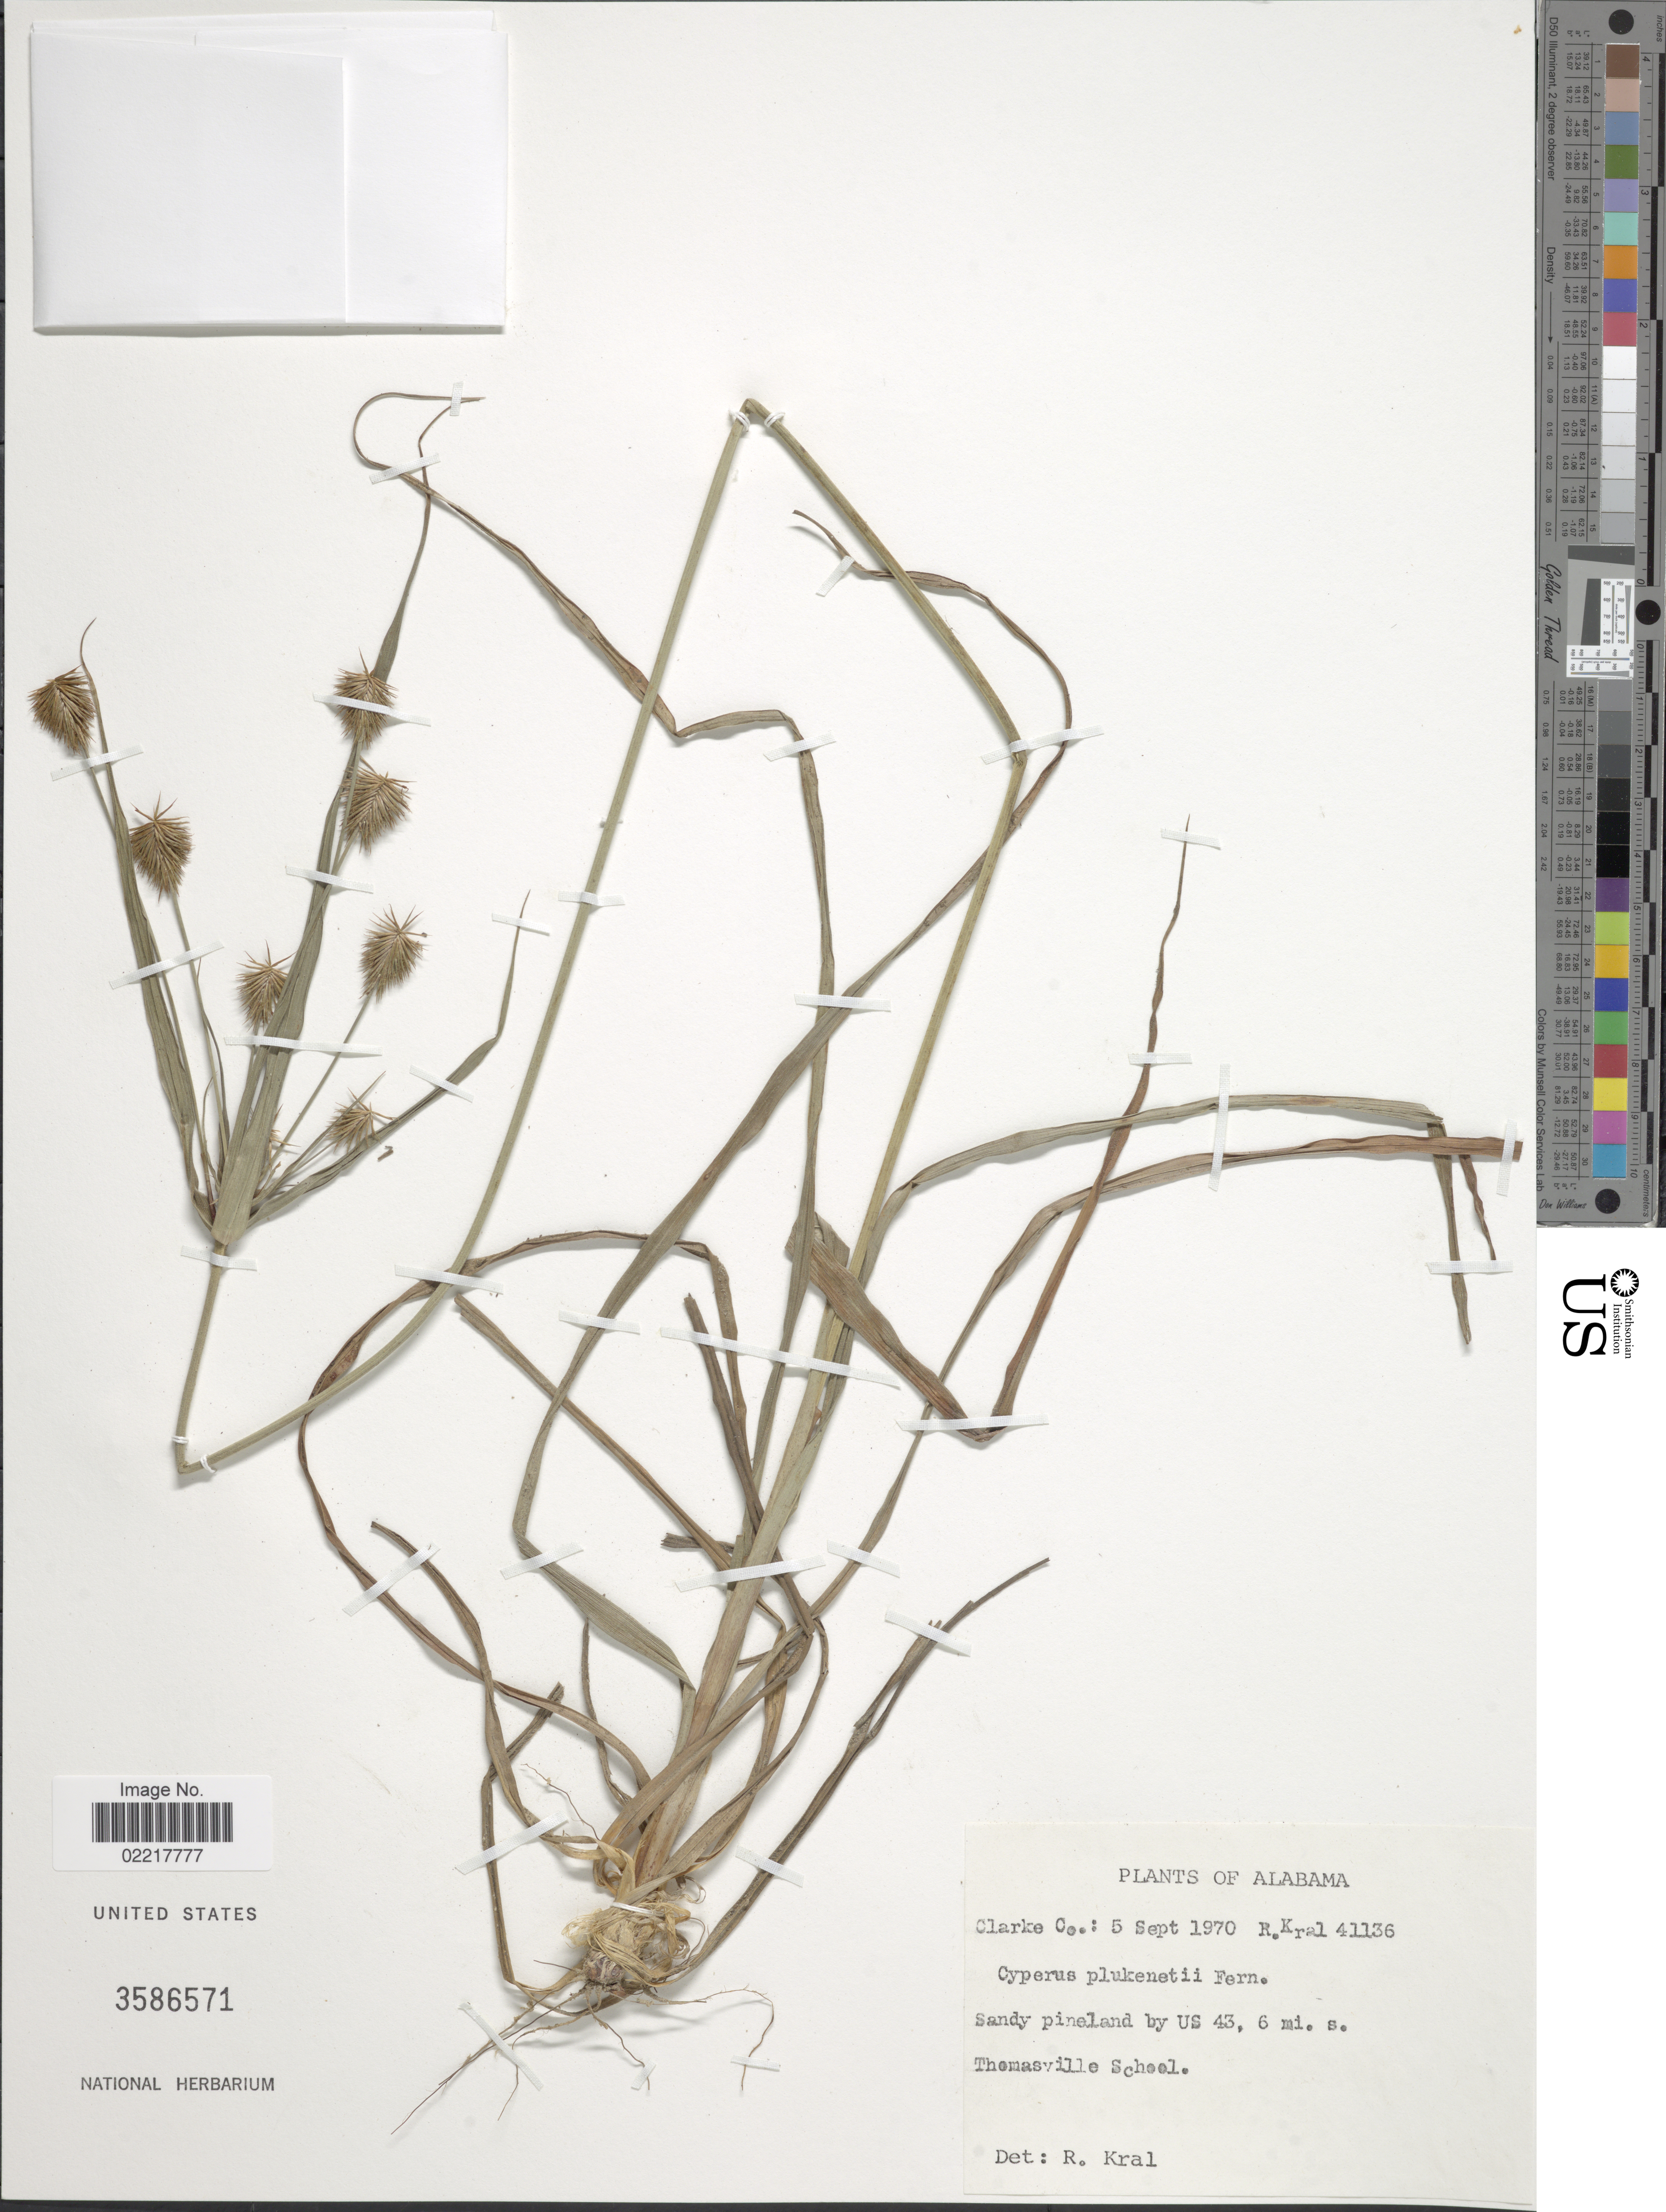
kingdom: Plantae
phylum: Tracheophyta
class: Liliopsida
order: Poales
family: Cyperaceae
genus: Cyperus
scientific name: Cyperus plukenetii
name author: Fernald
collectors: R. Kral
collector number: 41136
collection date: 1970-09-05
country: United States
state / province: Alabama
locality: Clarke Co. US 43., 6 mi. S. Thomasville School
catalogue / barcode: US 3586571